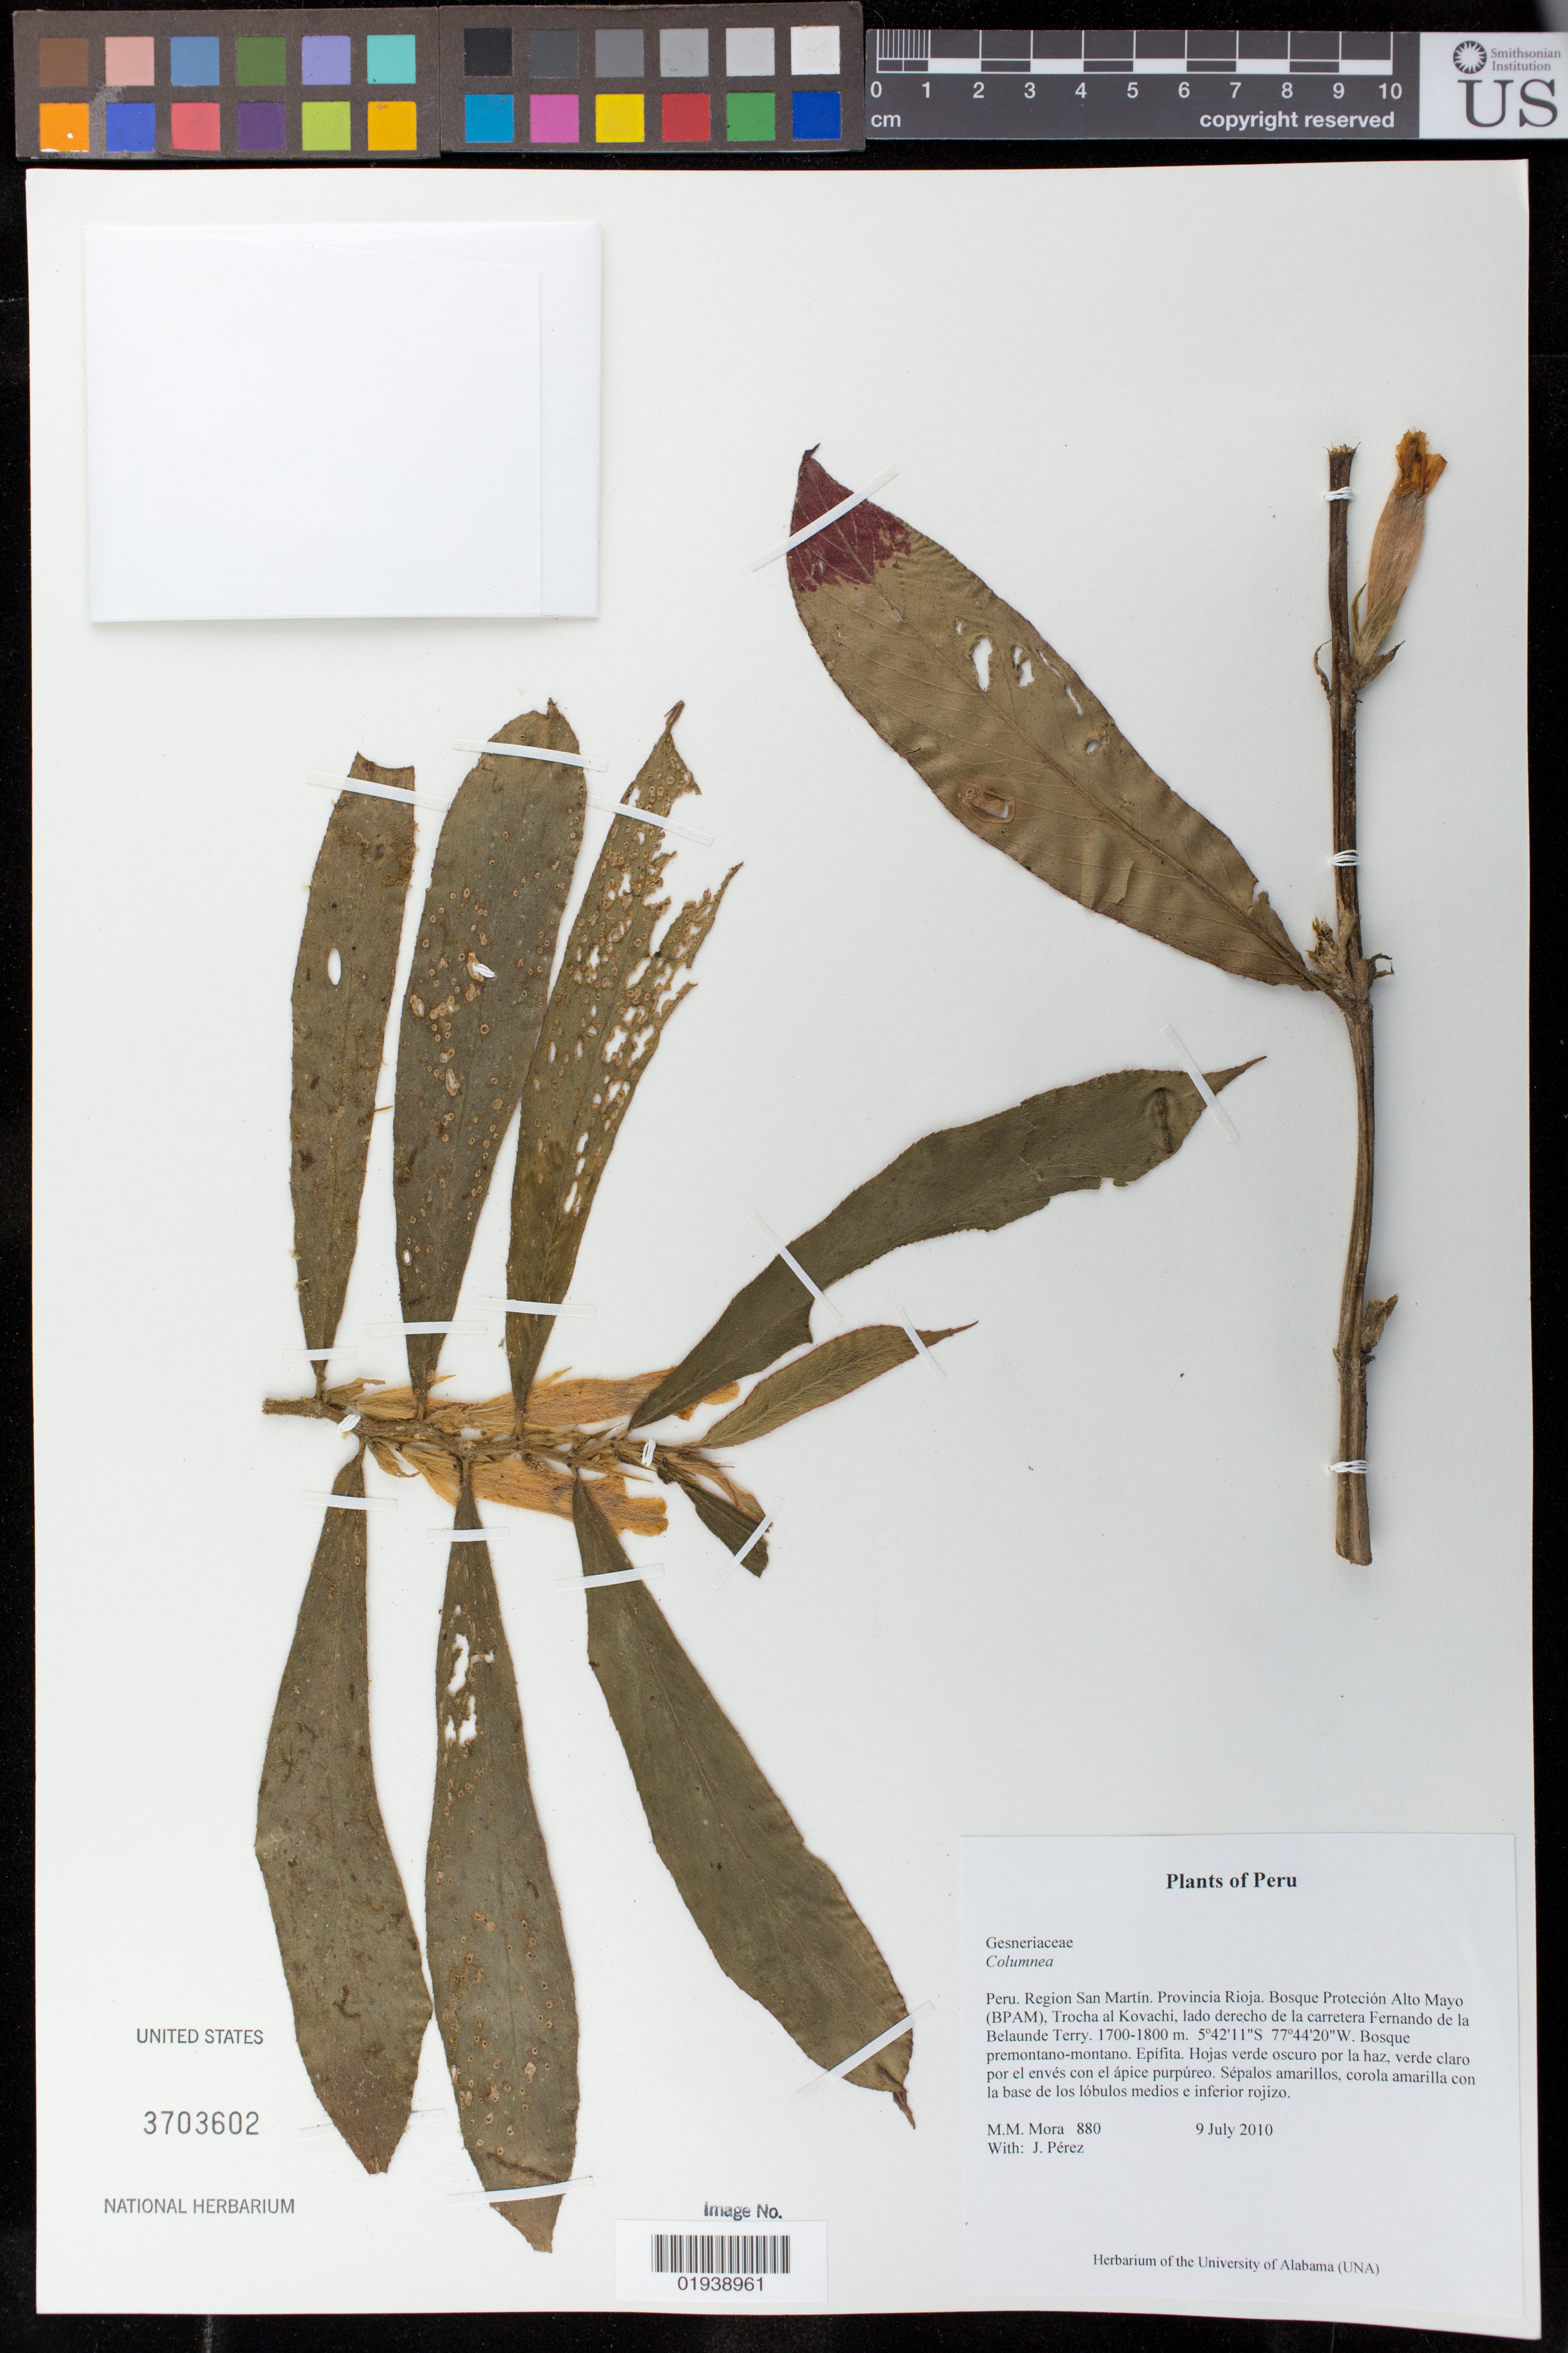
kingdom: Plantae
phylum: Tracheophyta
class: Magnoliopsida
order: Lamiales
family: Gesneriaceae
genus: Columnea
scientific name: Columnea sp.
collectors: M. M. Mora & J. Perez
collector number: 880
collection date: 2010-07-09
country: Peru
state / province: San Martín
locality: Provincia Rioja. Bosque Protecion Alto Mayo (BPAM), Trocha al Kovachi, lado derecho de la carretera Fernando de la Belaunde Terry.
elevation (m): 1700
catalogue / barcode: US 3703602